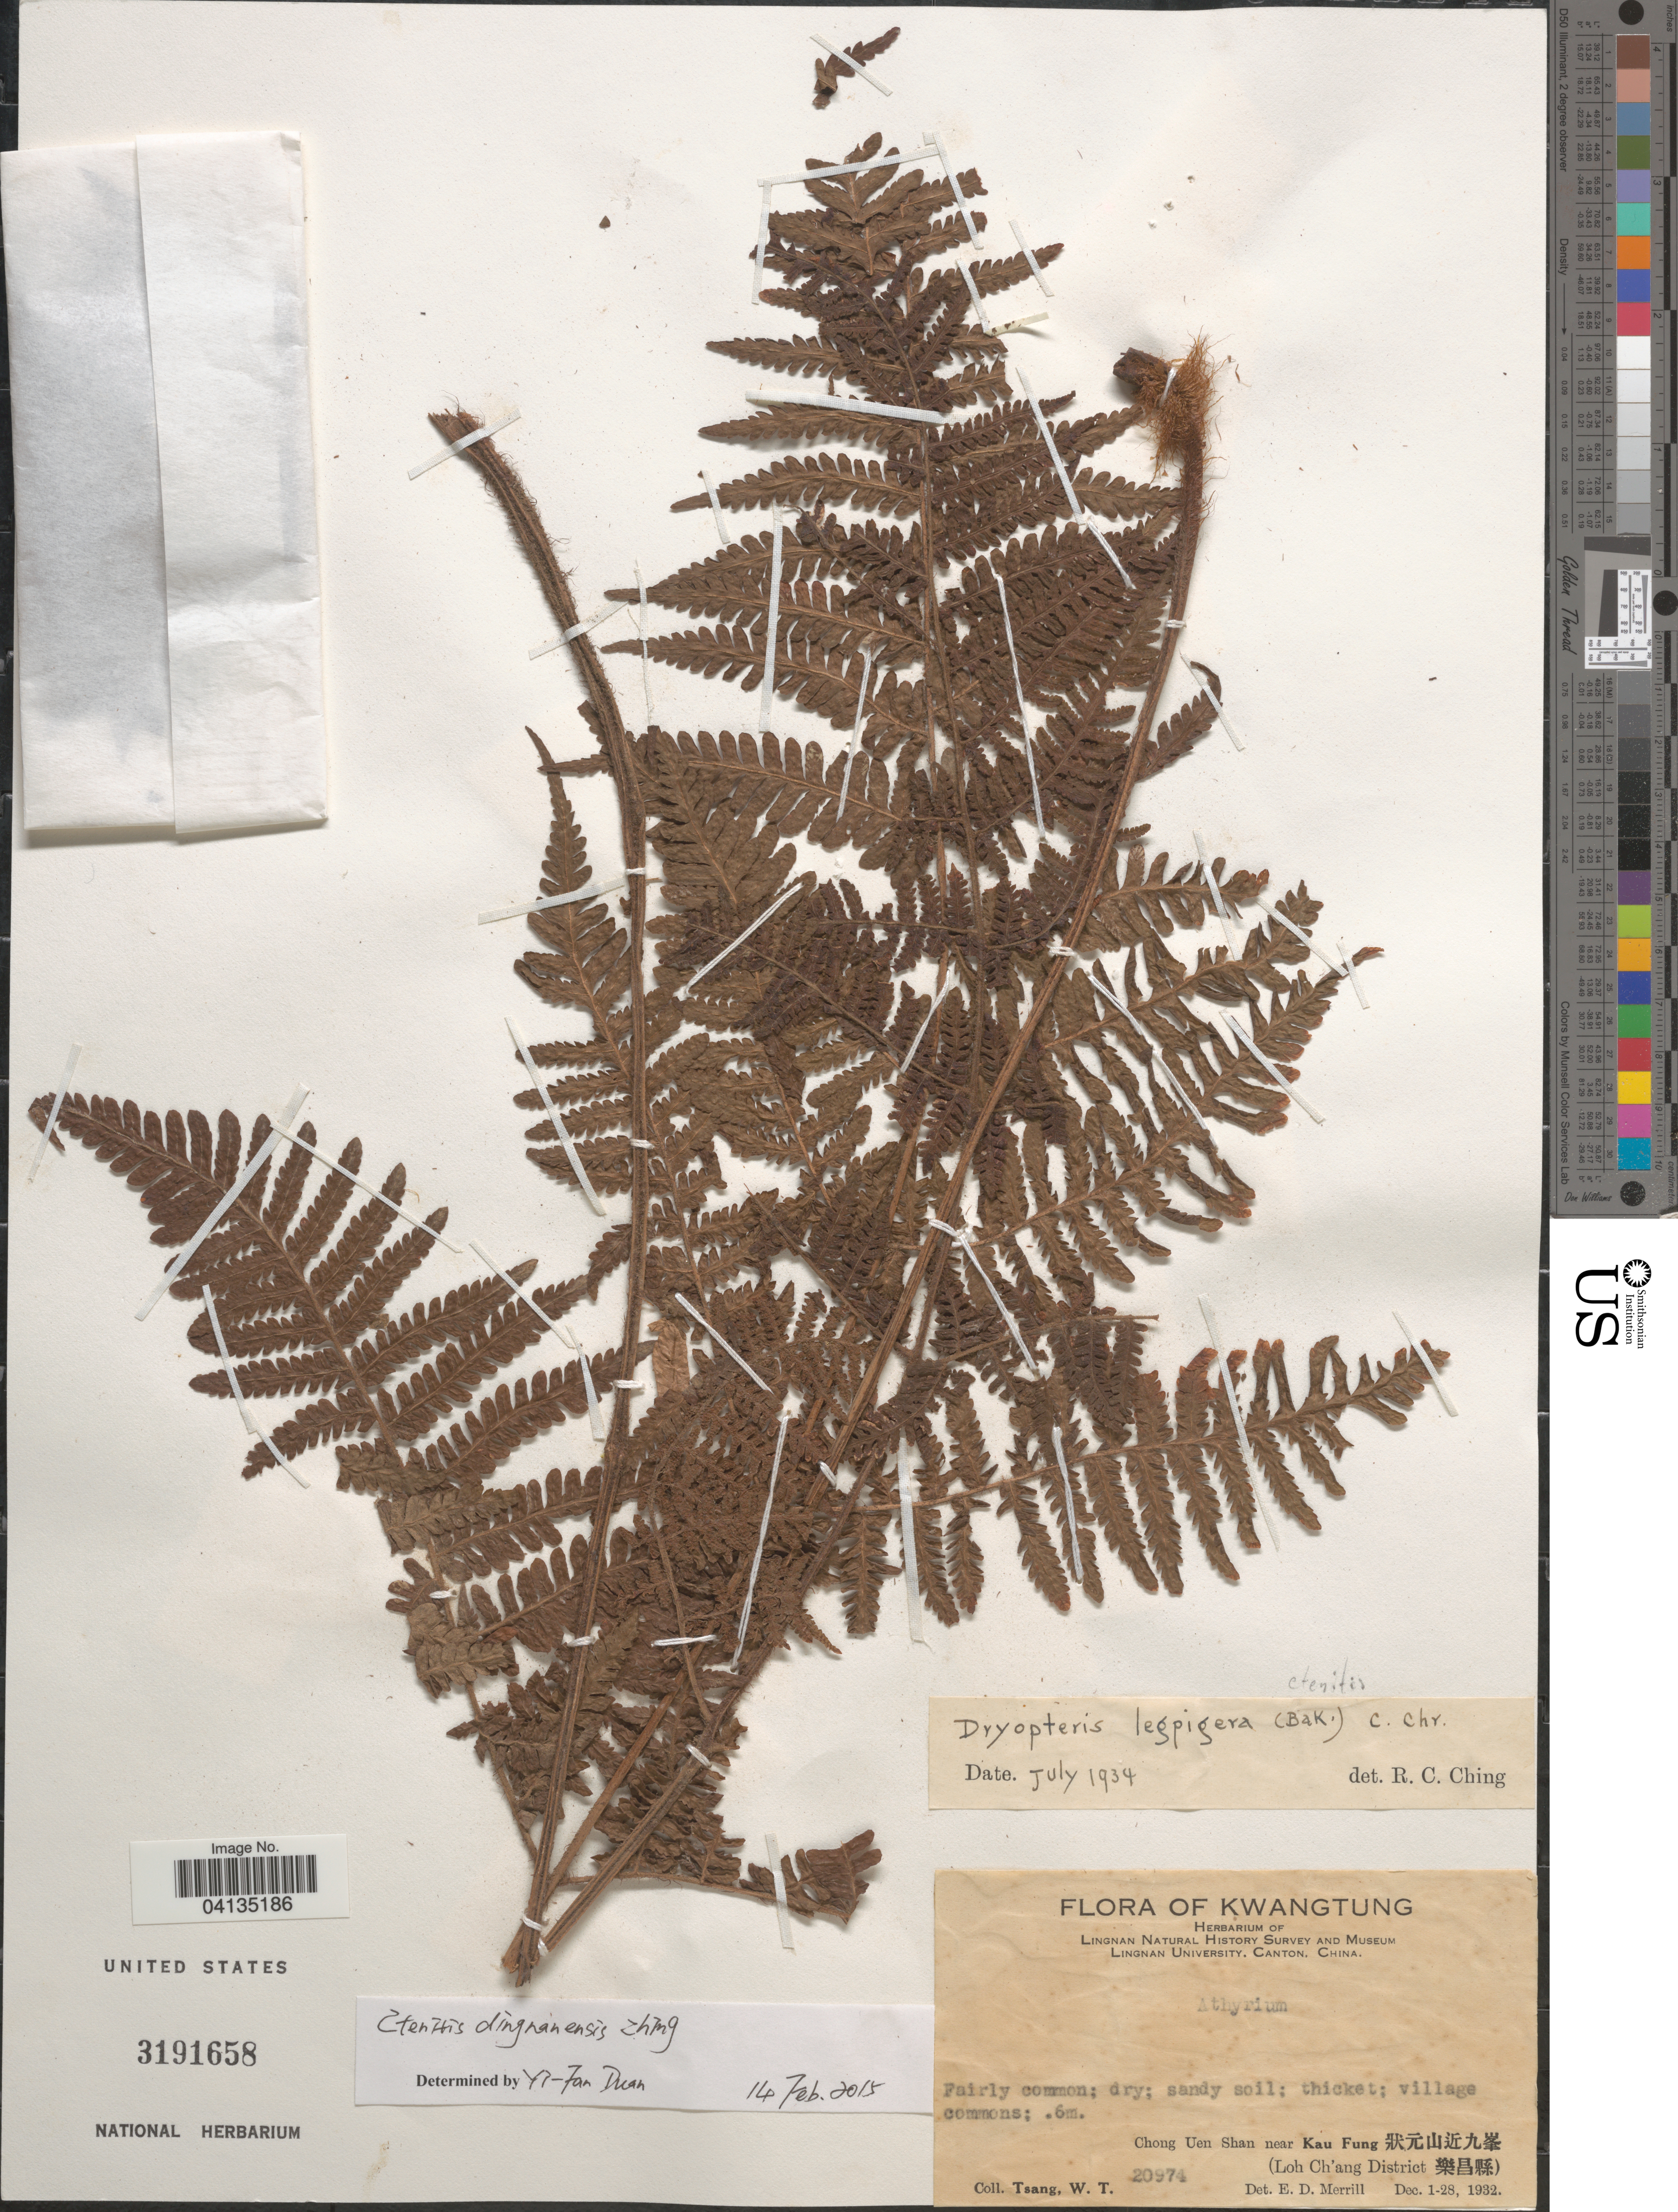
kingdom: Plantae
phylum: Tracheophyta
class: Polypodiopsida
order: Polypodiales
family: Dryopteridaceae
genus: Ctenitis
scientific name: Ctenitis dingnanensis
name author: Ching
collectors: W. T. Tsang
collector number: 20974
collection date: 1932-12-01/1932-12-28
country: China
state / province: Guangdong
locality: Kwangtung. Chong Uen Shan near Kau Fung [Foreign script] (Loh Ch'ang District [Foreign script]).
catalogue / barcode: US 3191658